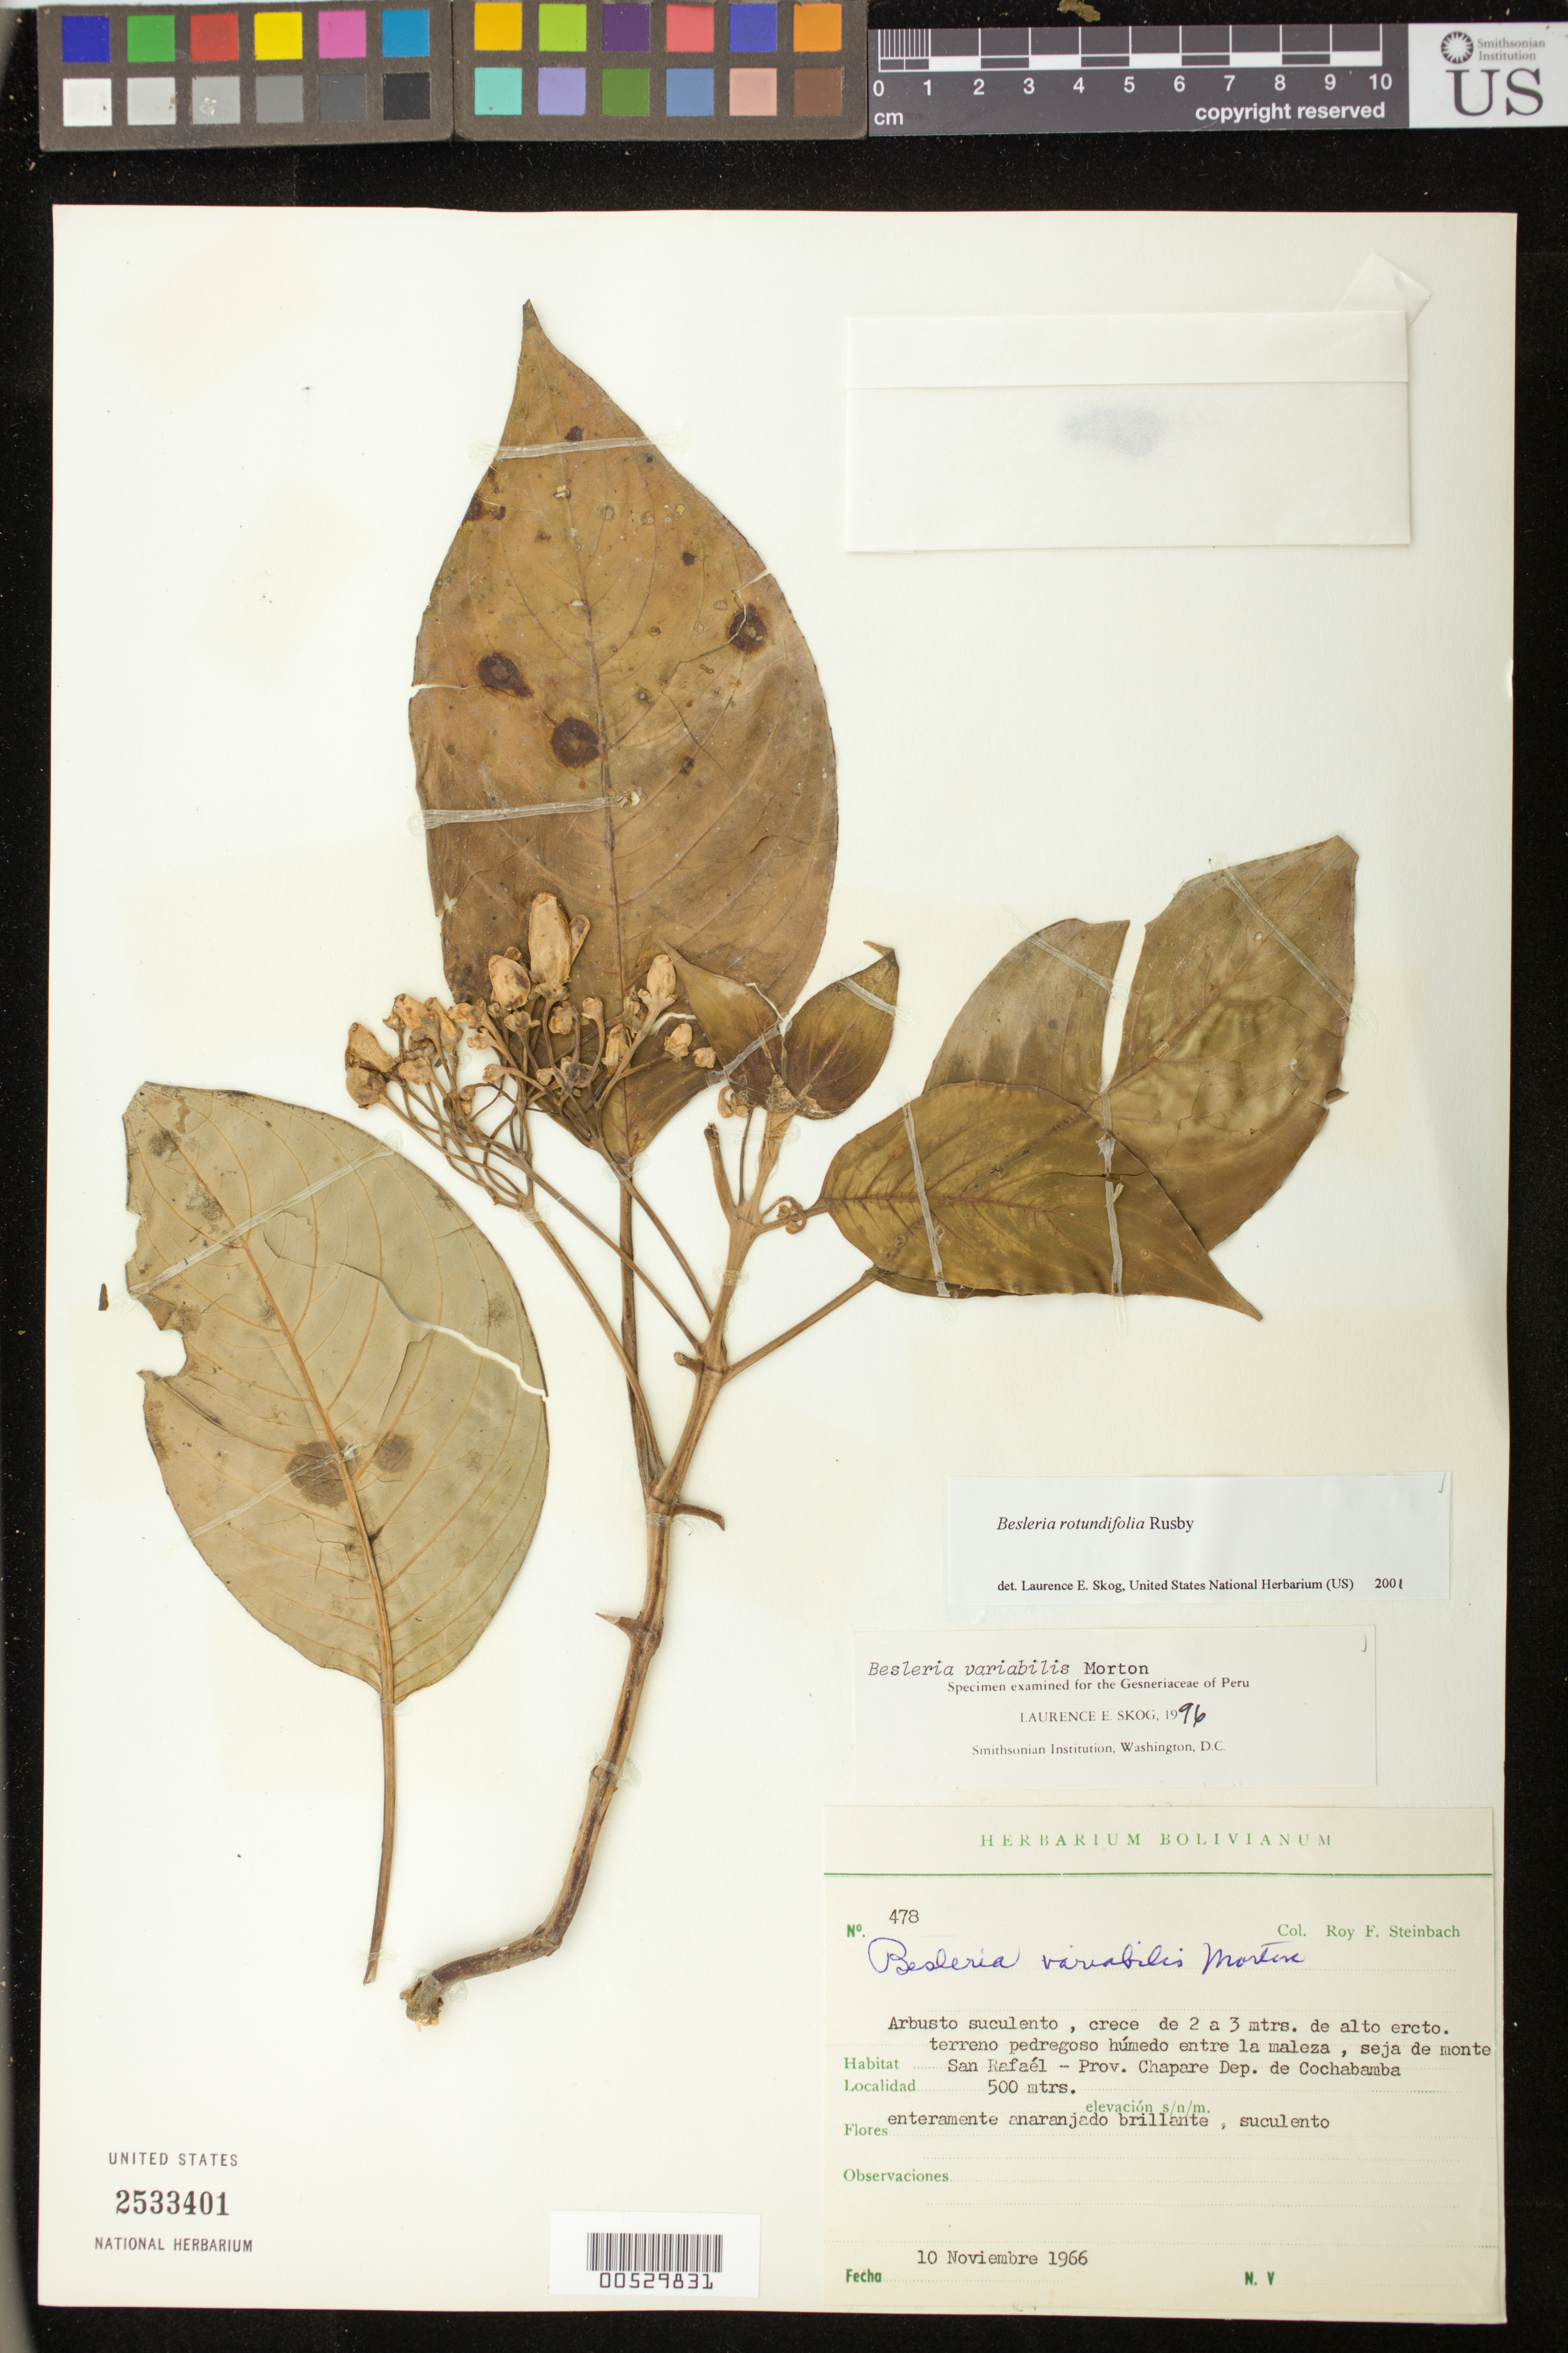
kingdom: Plantae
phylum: Tracheophyta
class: Magnoliopsida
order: Lamiales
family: Gesneriaceae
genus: Besleria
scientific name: Besleria rotundifolia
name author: Rusby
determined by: Skog, Laurence E.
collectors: R. F. Steinbach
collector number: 478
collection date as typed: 10 Nov 1966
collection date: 1966-11-10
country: Bolivia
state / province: Cochabamba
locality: Prov. Chapare, San Rafaél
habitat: Terreno pedregoso húmedo entre la maleza, seja de monte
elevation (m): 500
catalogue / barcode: US 2533401